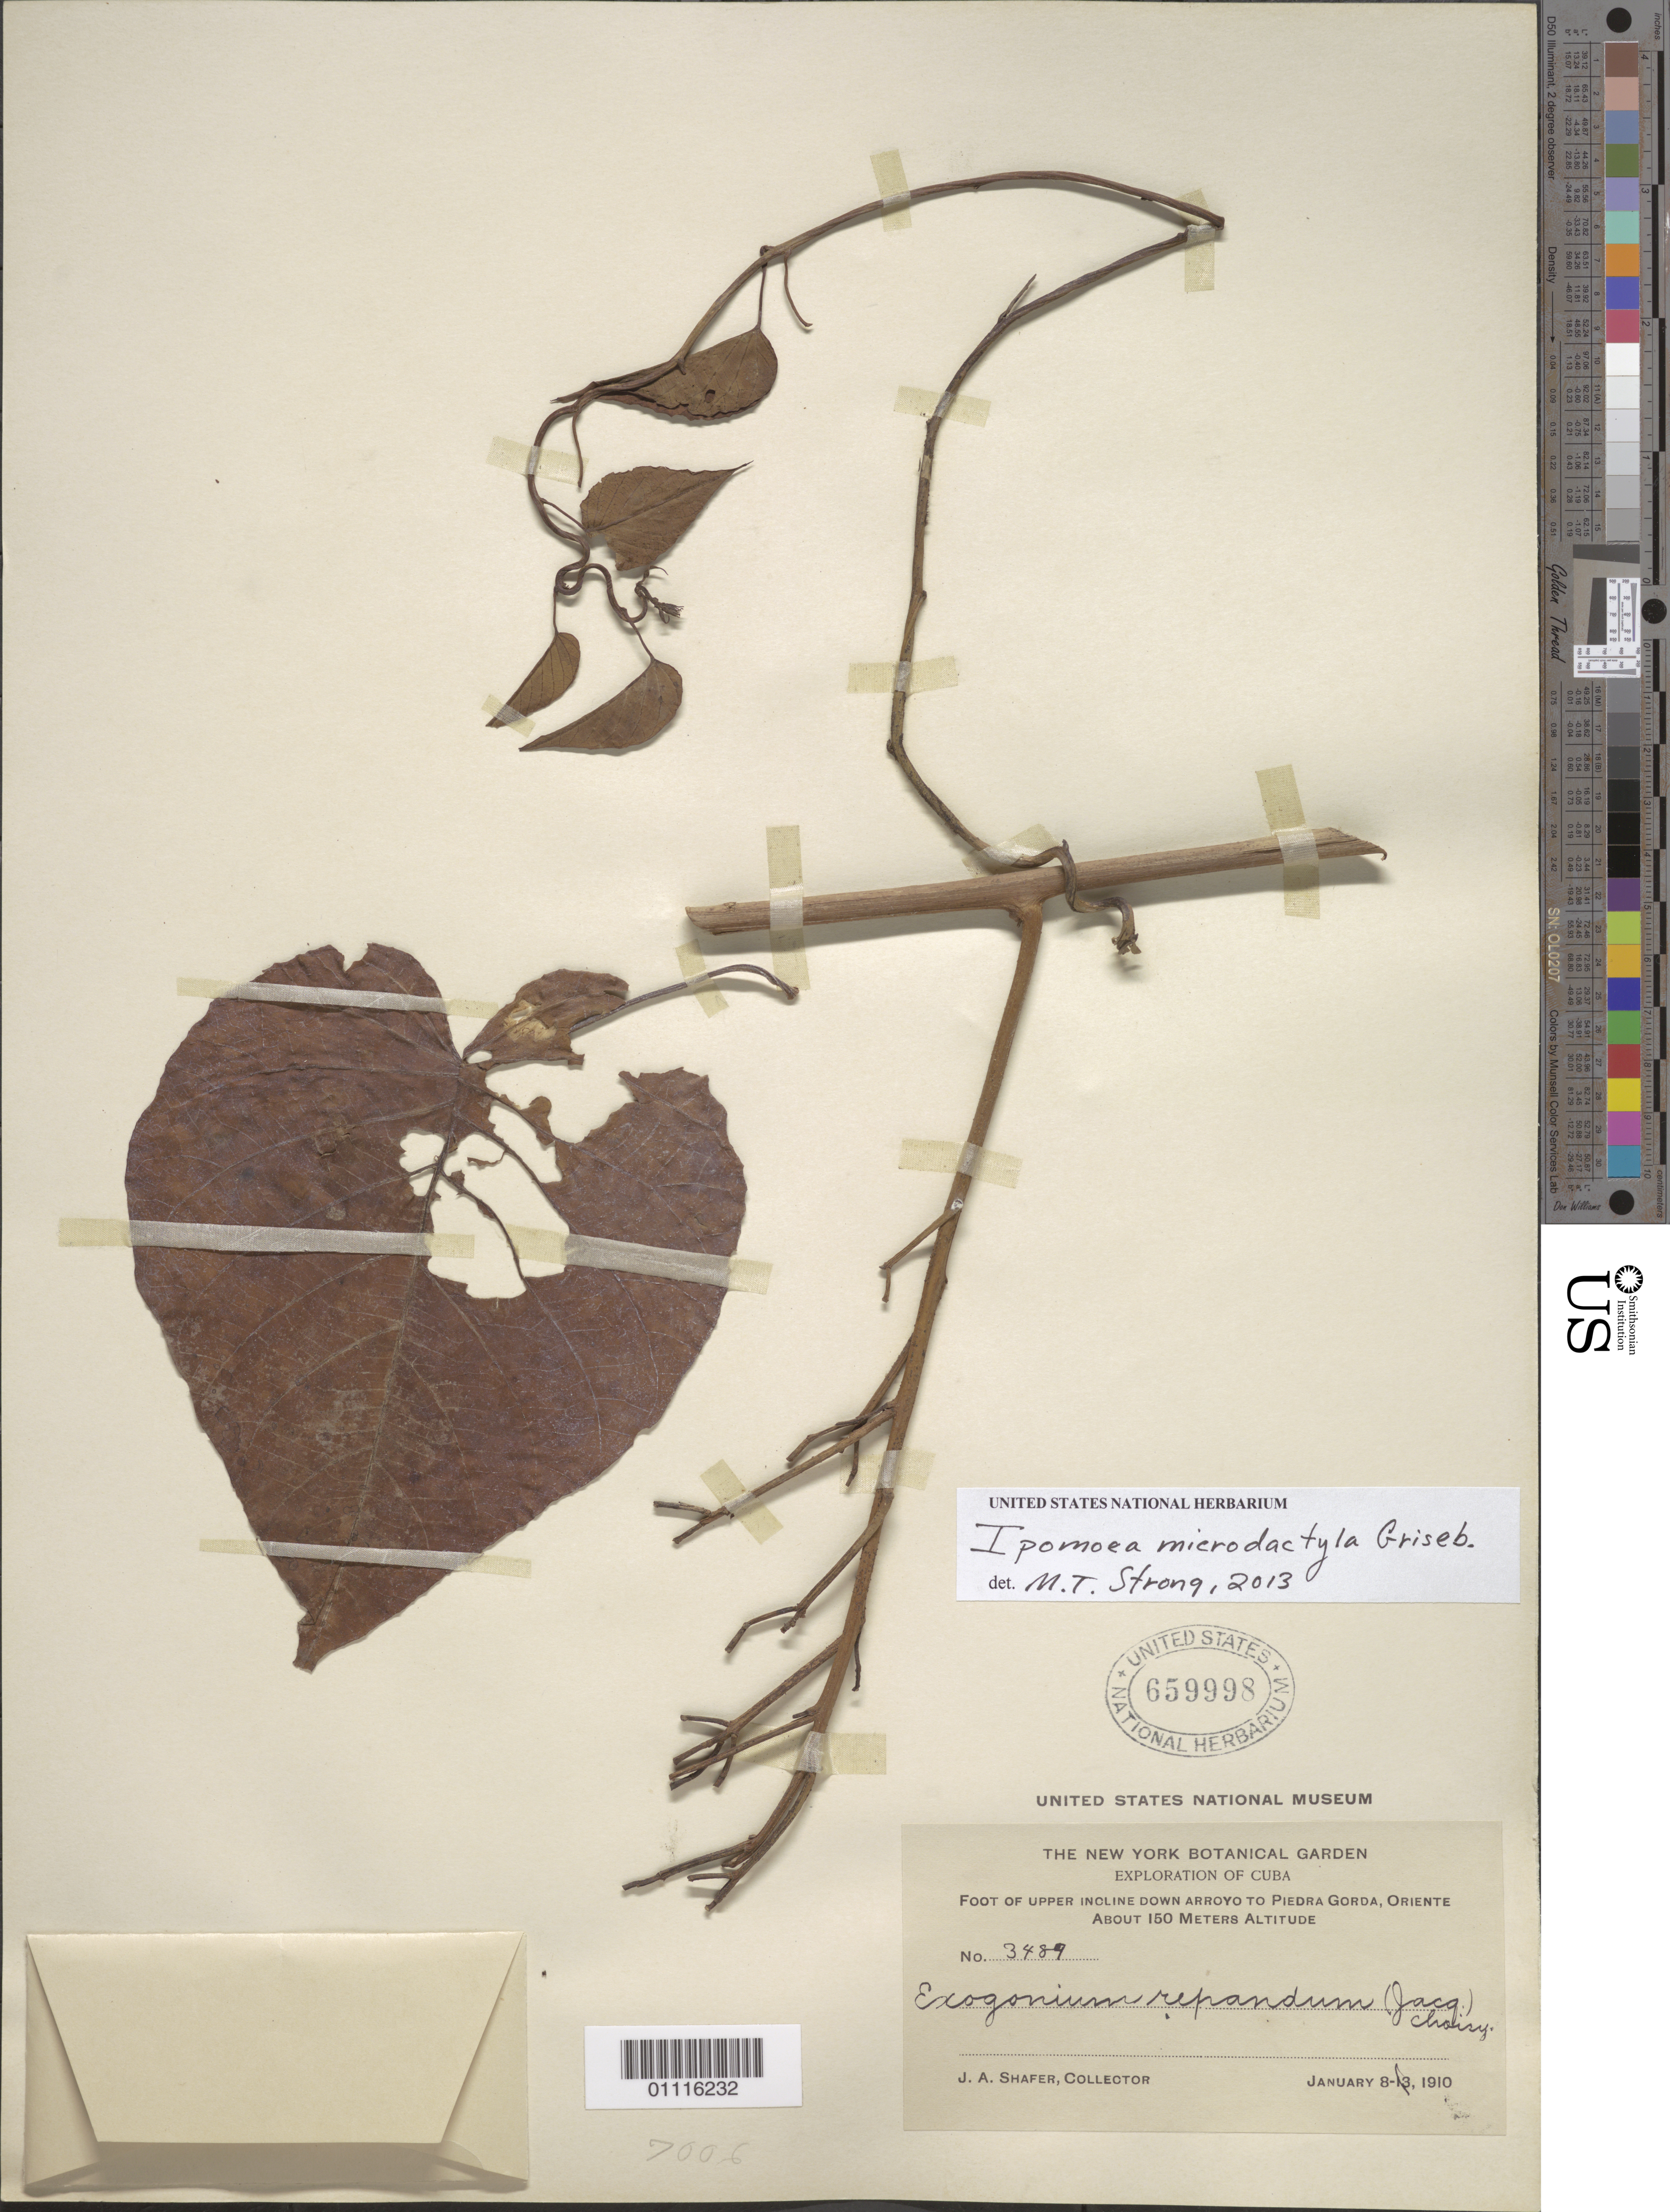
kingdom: Plantae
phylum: Tracheophyta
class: Magnoliopsida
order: Solanales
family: Convolvulaceae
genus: Ipomoea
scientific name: Ipomoea microdactyla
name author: Griseb.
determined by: Strong, M. T., (US), Smithsonian Institution - National Museum of Natural History (UNITED STATES)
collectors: J. A. Shafer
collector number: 3489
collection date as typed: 08 Jan 1910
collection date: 1910-01-08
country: Cuba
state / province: Oriente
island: Cuba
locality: Foot of uppe rincline down arroyo to Piedra Gorda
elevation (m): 150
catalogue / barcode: US 659998